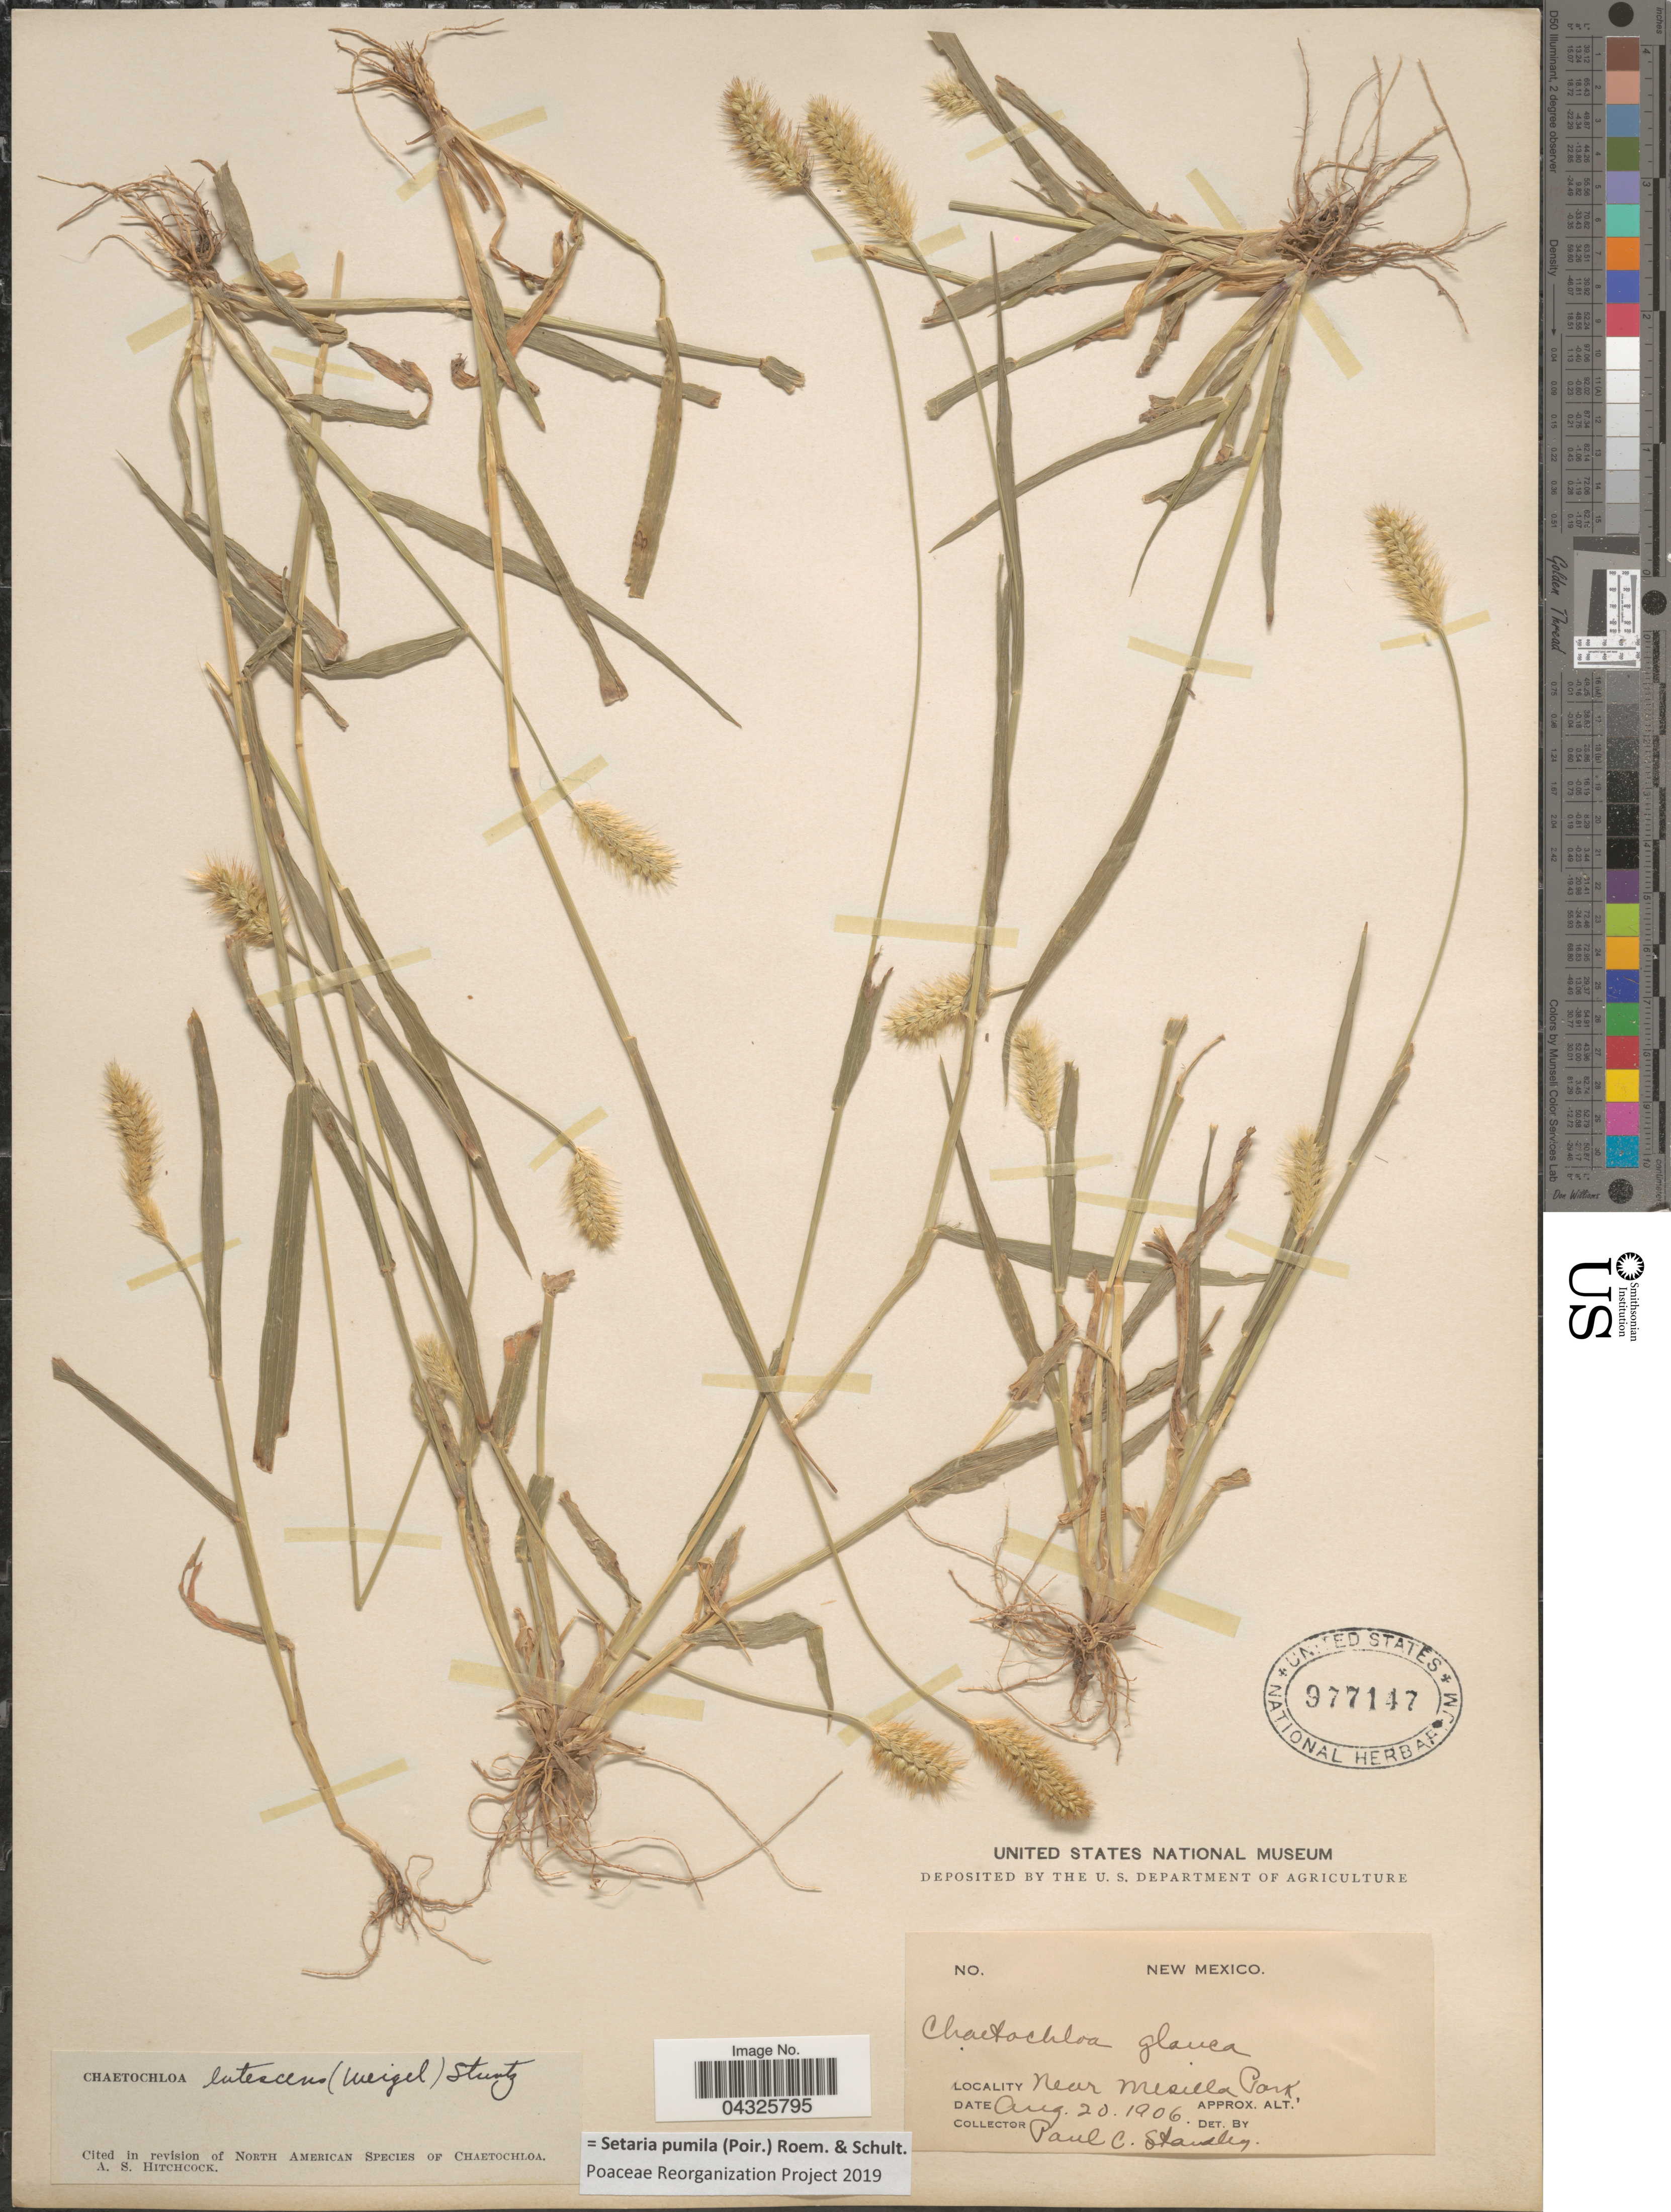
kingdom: Plantae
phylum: Tracheophyta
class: Liliopsida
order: Poales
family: Poaceae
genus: Setaria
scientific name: Setaria pumila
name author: (Poir.) Roem. & Schult.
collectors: P. C. Standley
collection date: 1906-08-20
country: United States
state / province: New Mexico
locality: Near Mesilla Park.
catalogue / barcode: US 977147